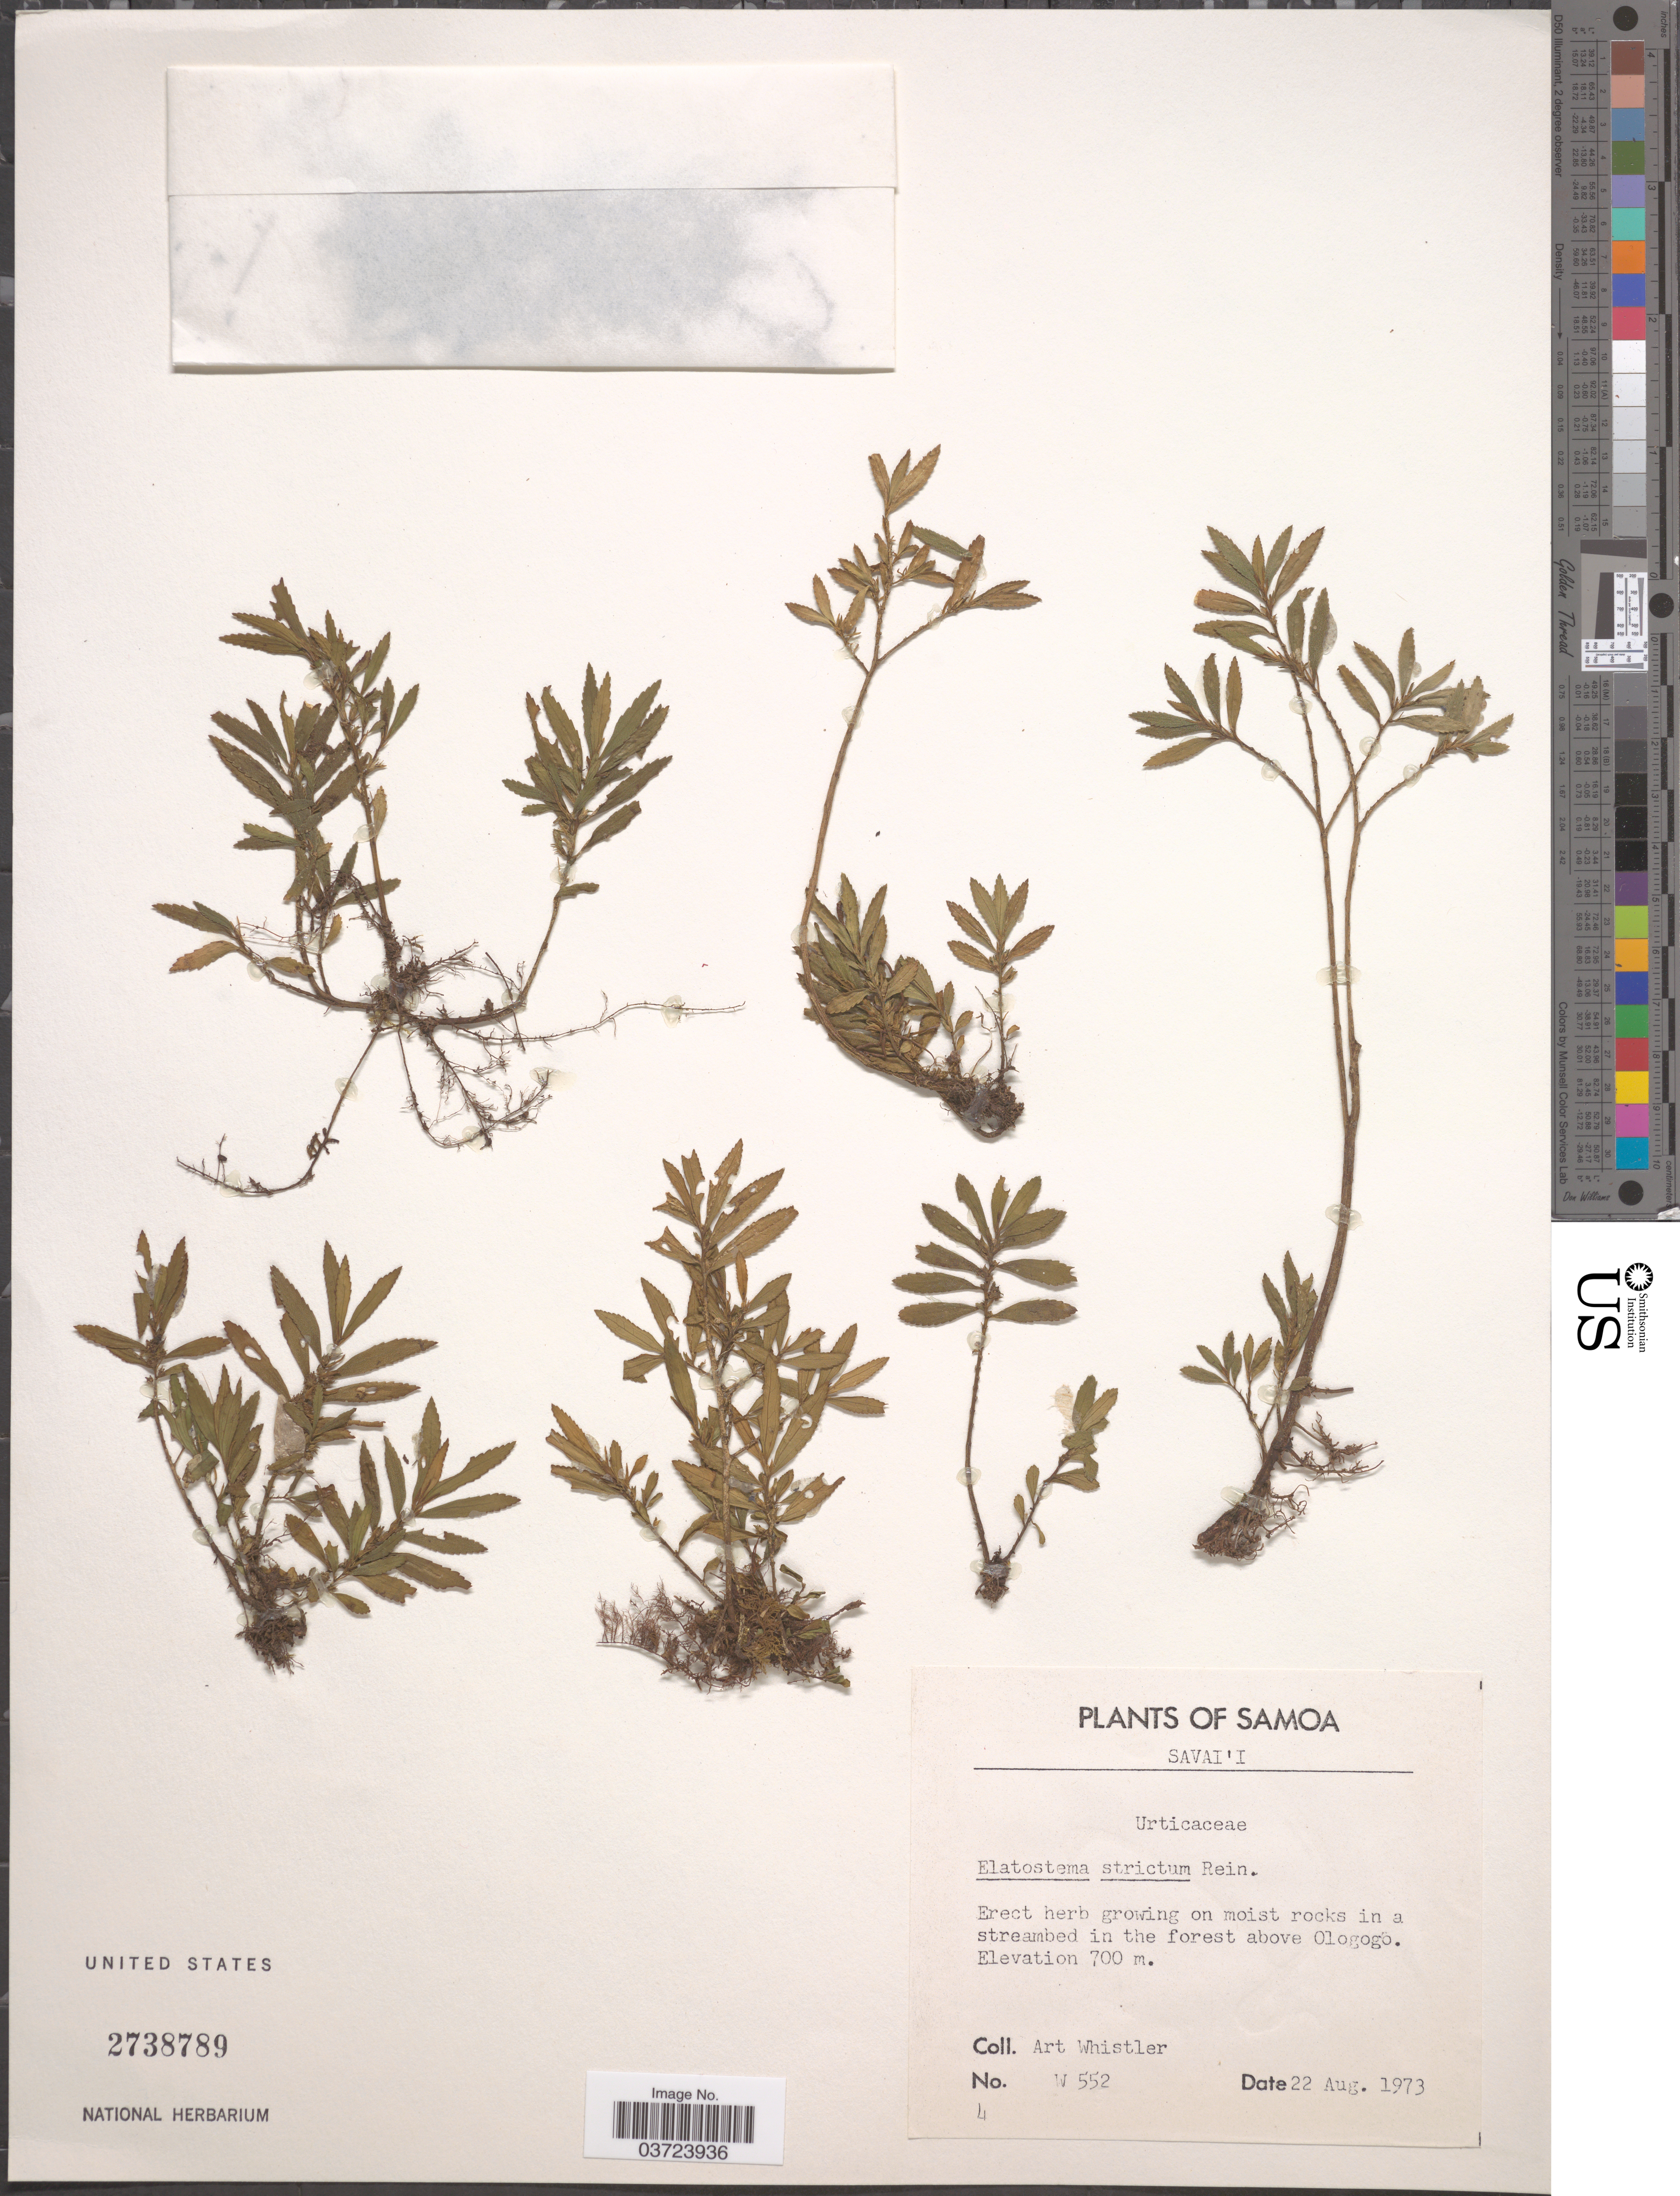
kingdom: Plantae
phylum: Tracheophyta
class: Magnoliopsida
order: Rosales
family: Urticaceae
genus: Elatostema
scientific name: Elatostema strictum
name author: Reinecke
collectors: A. Whistler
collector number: W552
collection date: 1973-08-22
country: Samoa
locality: Samoa. Savai'i. On moist rocks in a streambed in the forest above Ologogo.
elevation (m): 700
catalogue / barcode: US 2738789